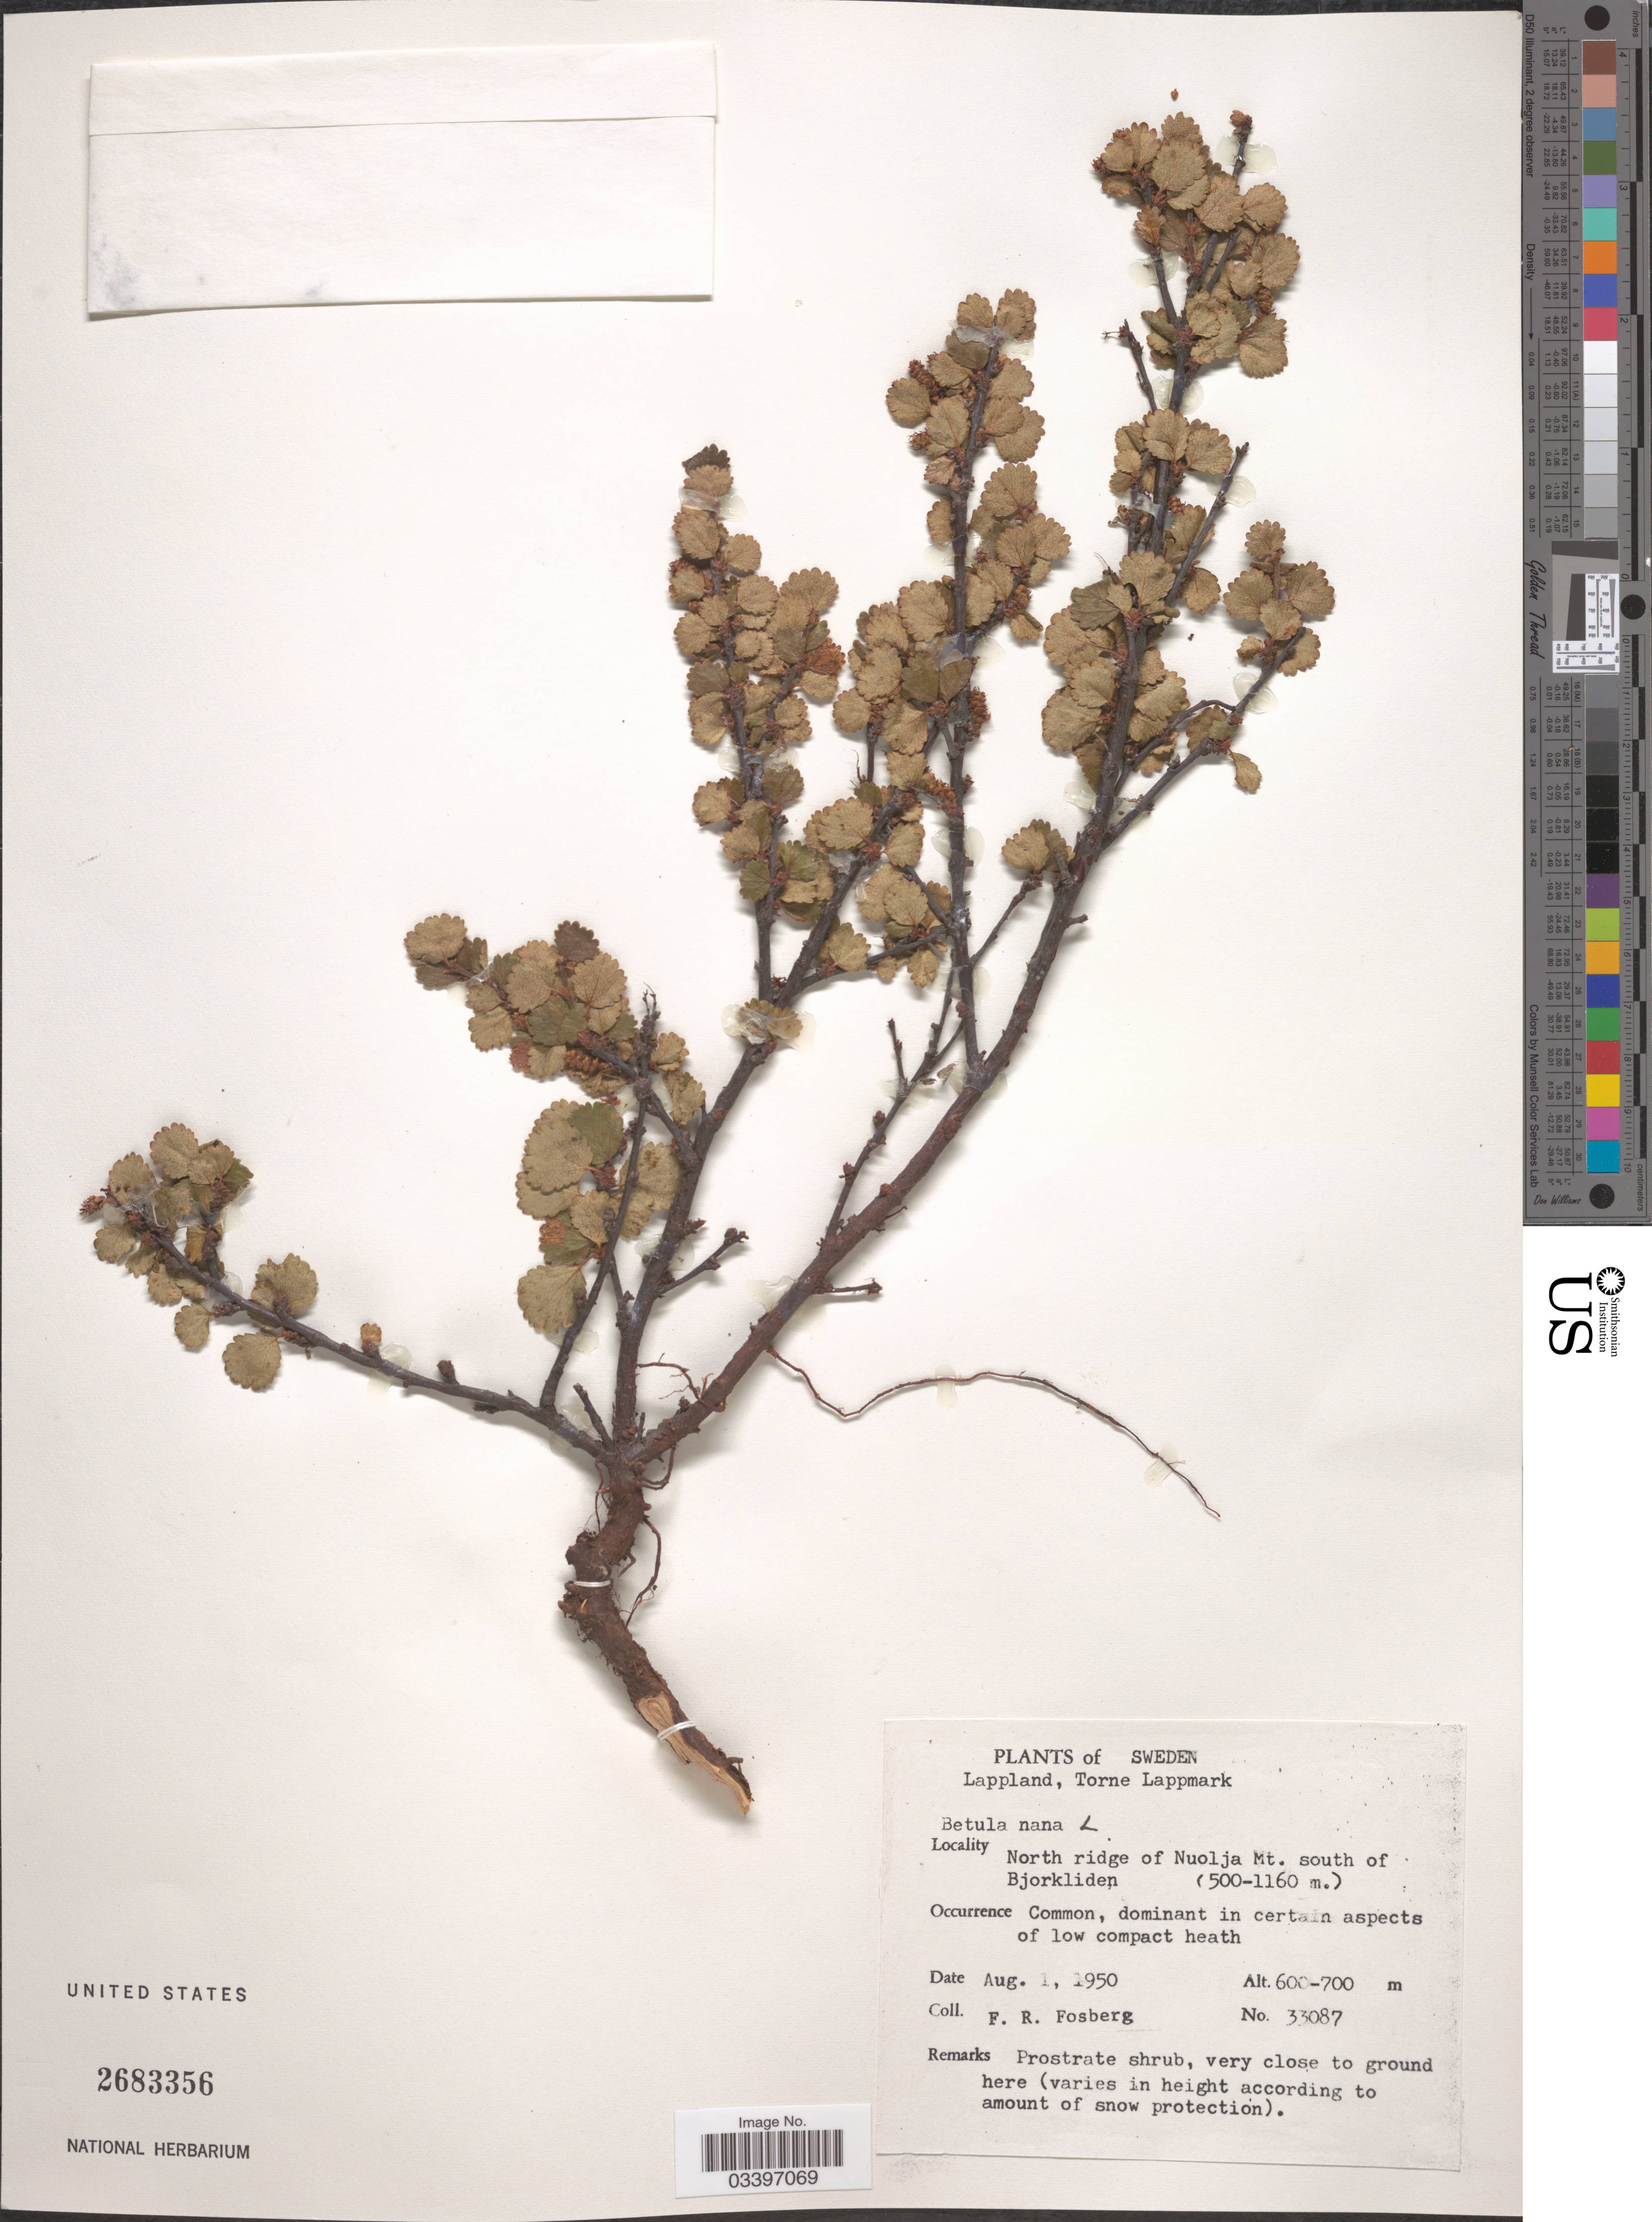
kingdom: Plantae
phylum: Tracheophyta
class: Magnoliopsida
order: Fagales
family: Betulaceae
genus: Betula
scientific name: Betula nana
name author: L.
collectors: F. R. Fosberg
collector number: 33087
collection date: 1950-08-01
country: Sweden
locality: Lappland, Torne Lappmark. North ridge of Nuolja Mt. south of Bjorkliden (500-1160 m.).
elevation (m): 600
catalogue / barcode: US 2683356